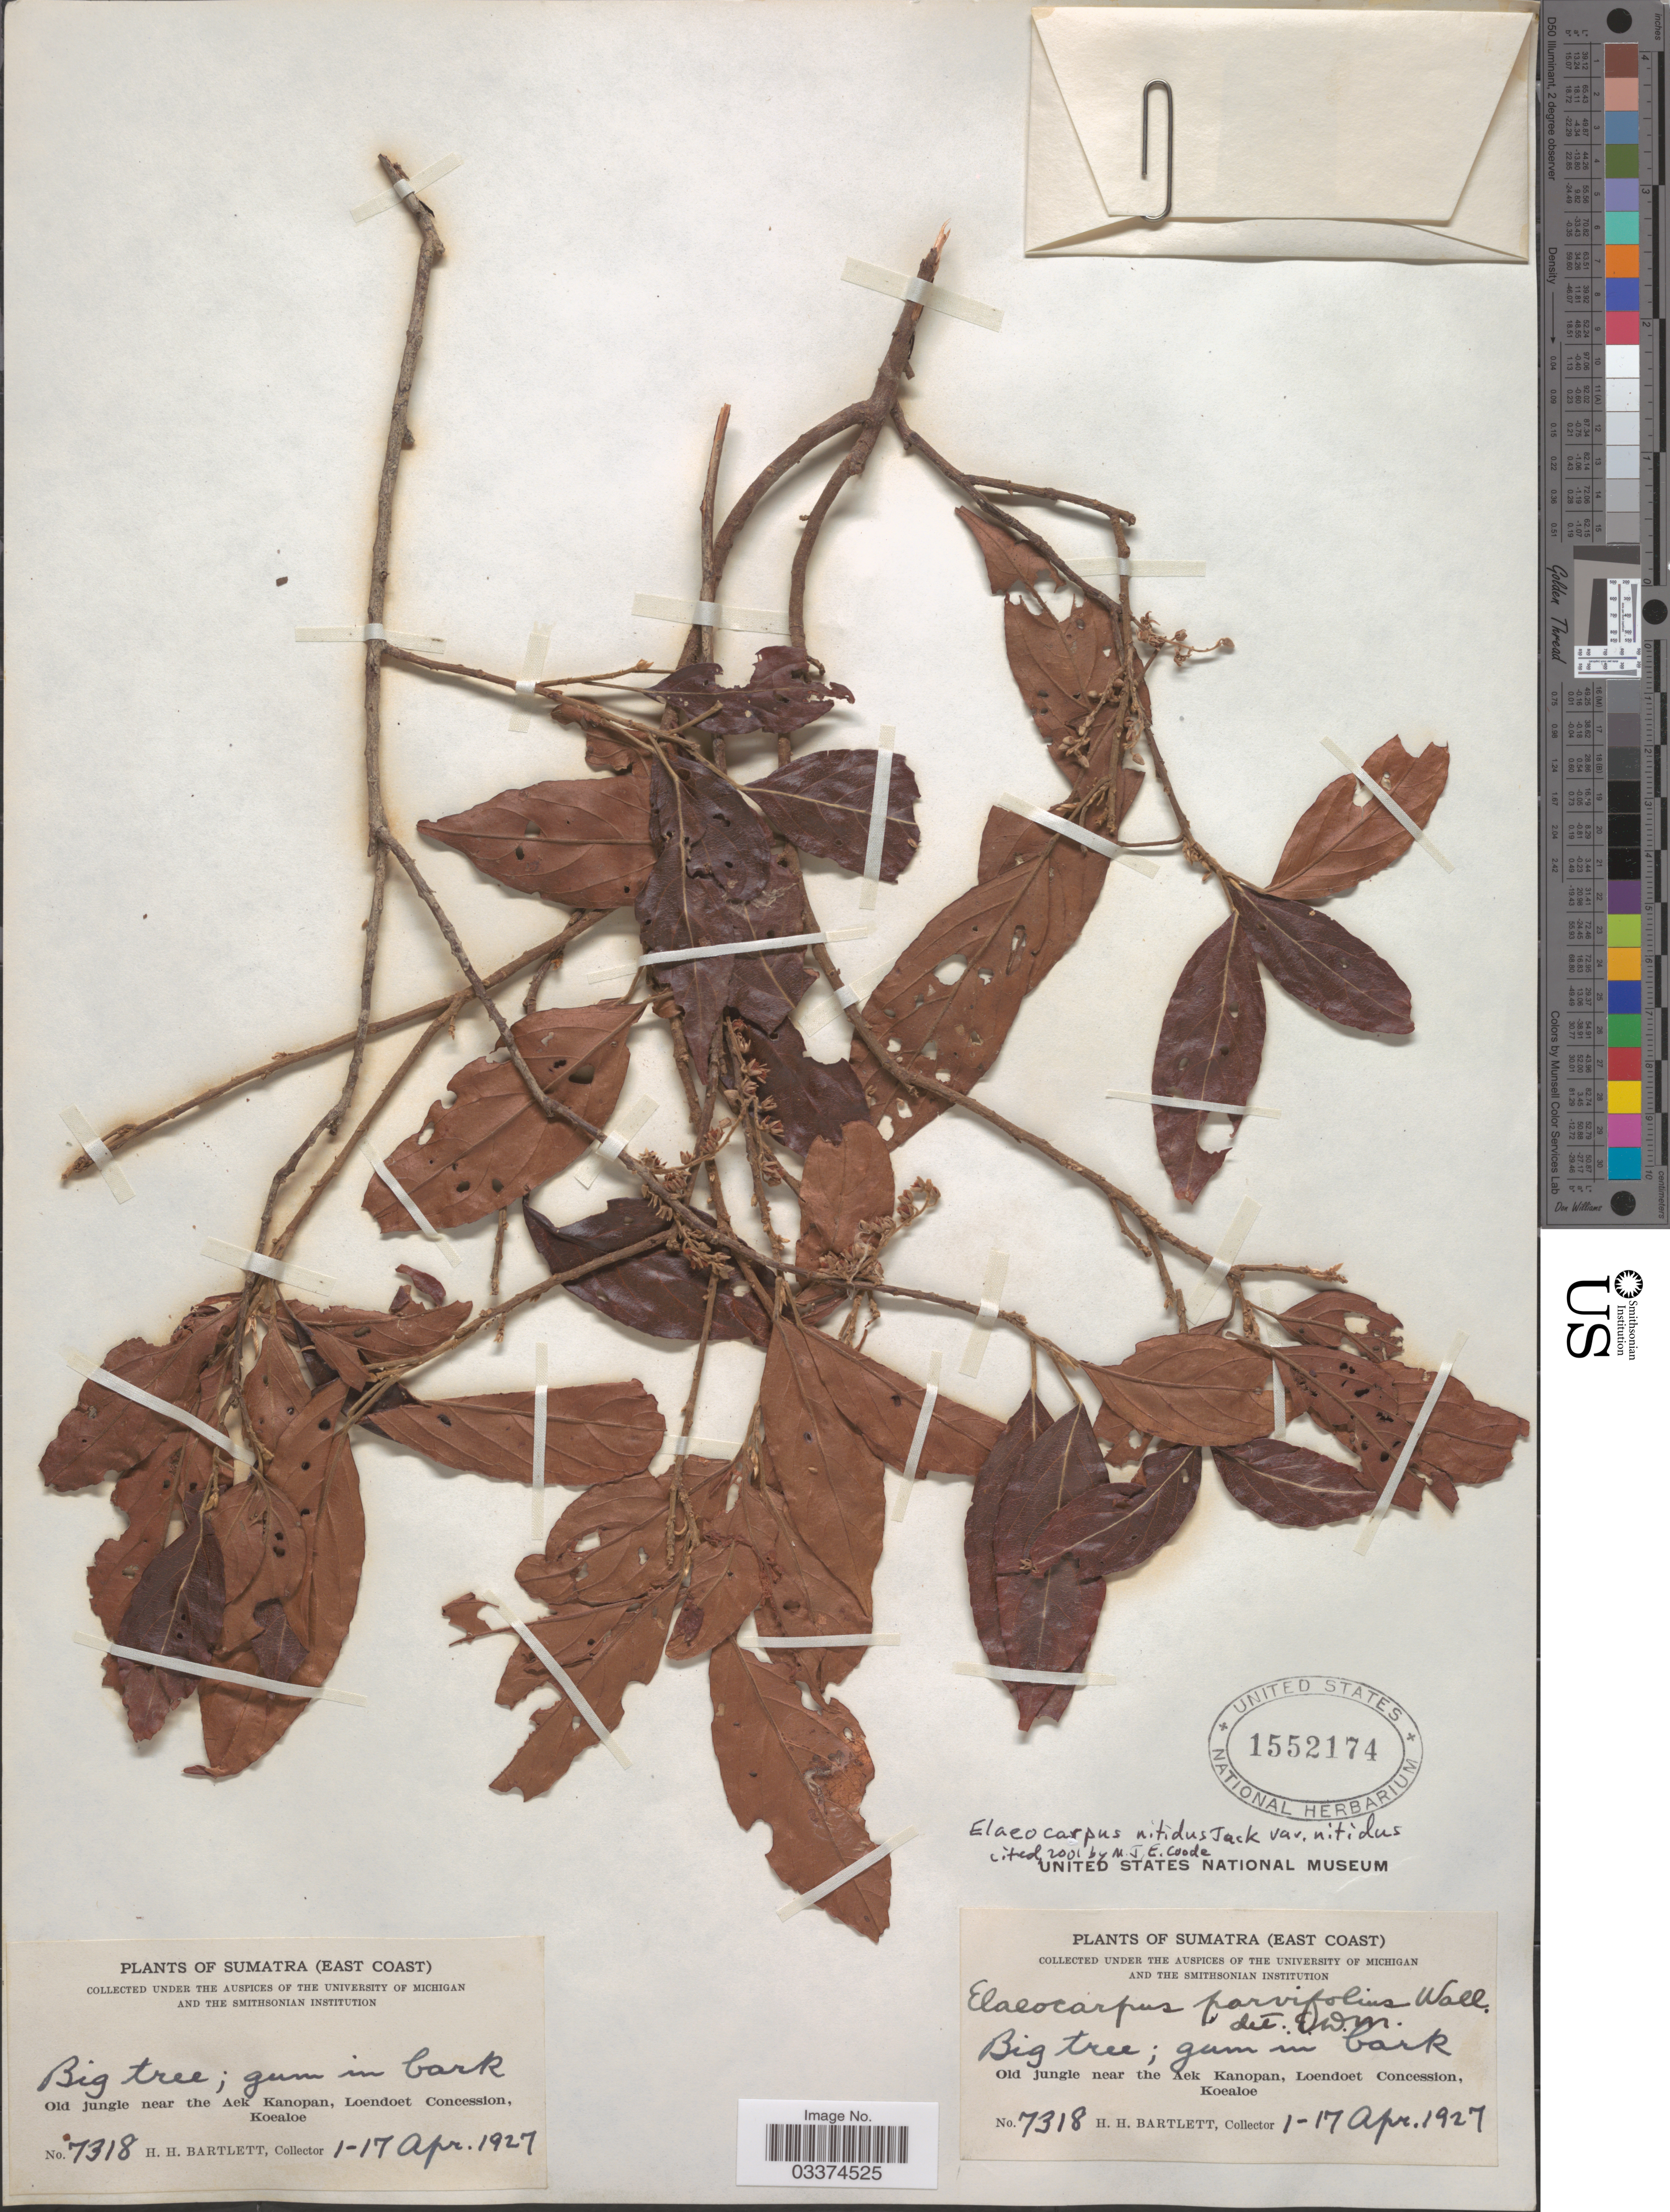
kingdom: Plantae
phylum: Tracheophyta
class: Magnoliopsida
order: Oxalidales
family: Elaeocarpaceae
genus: Elaeocarpus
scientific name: Elaeocarpus nitidus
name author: Jack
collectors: H. H. Bartlett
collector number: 7318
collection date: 1927-04-01/1927-04-17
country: Indonesia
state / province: Sumatra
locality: (East Coast), Old jungle near the Aek Kanopan, Loendoet Concession Koealoe.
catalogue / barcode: US 1552174